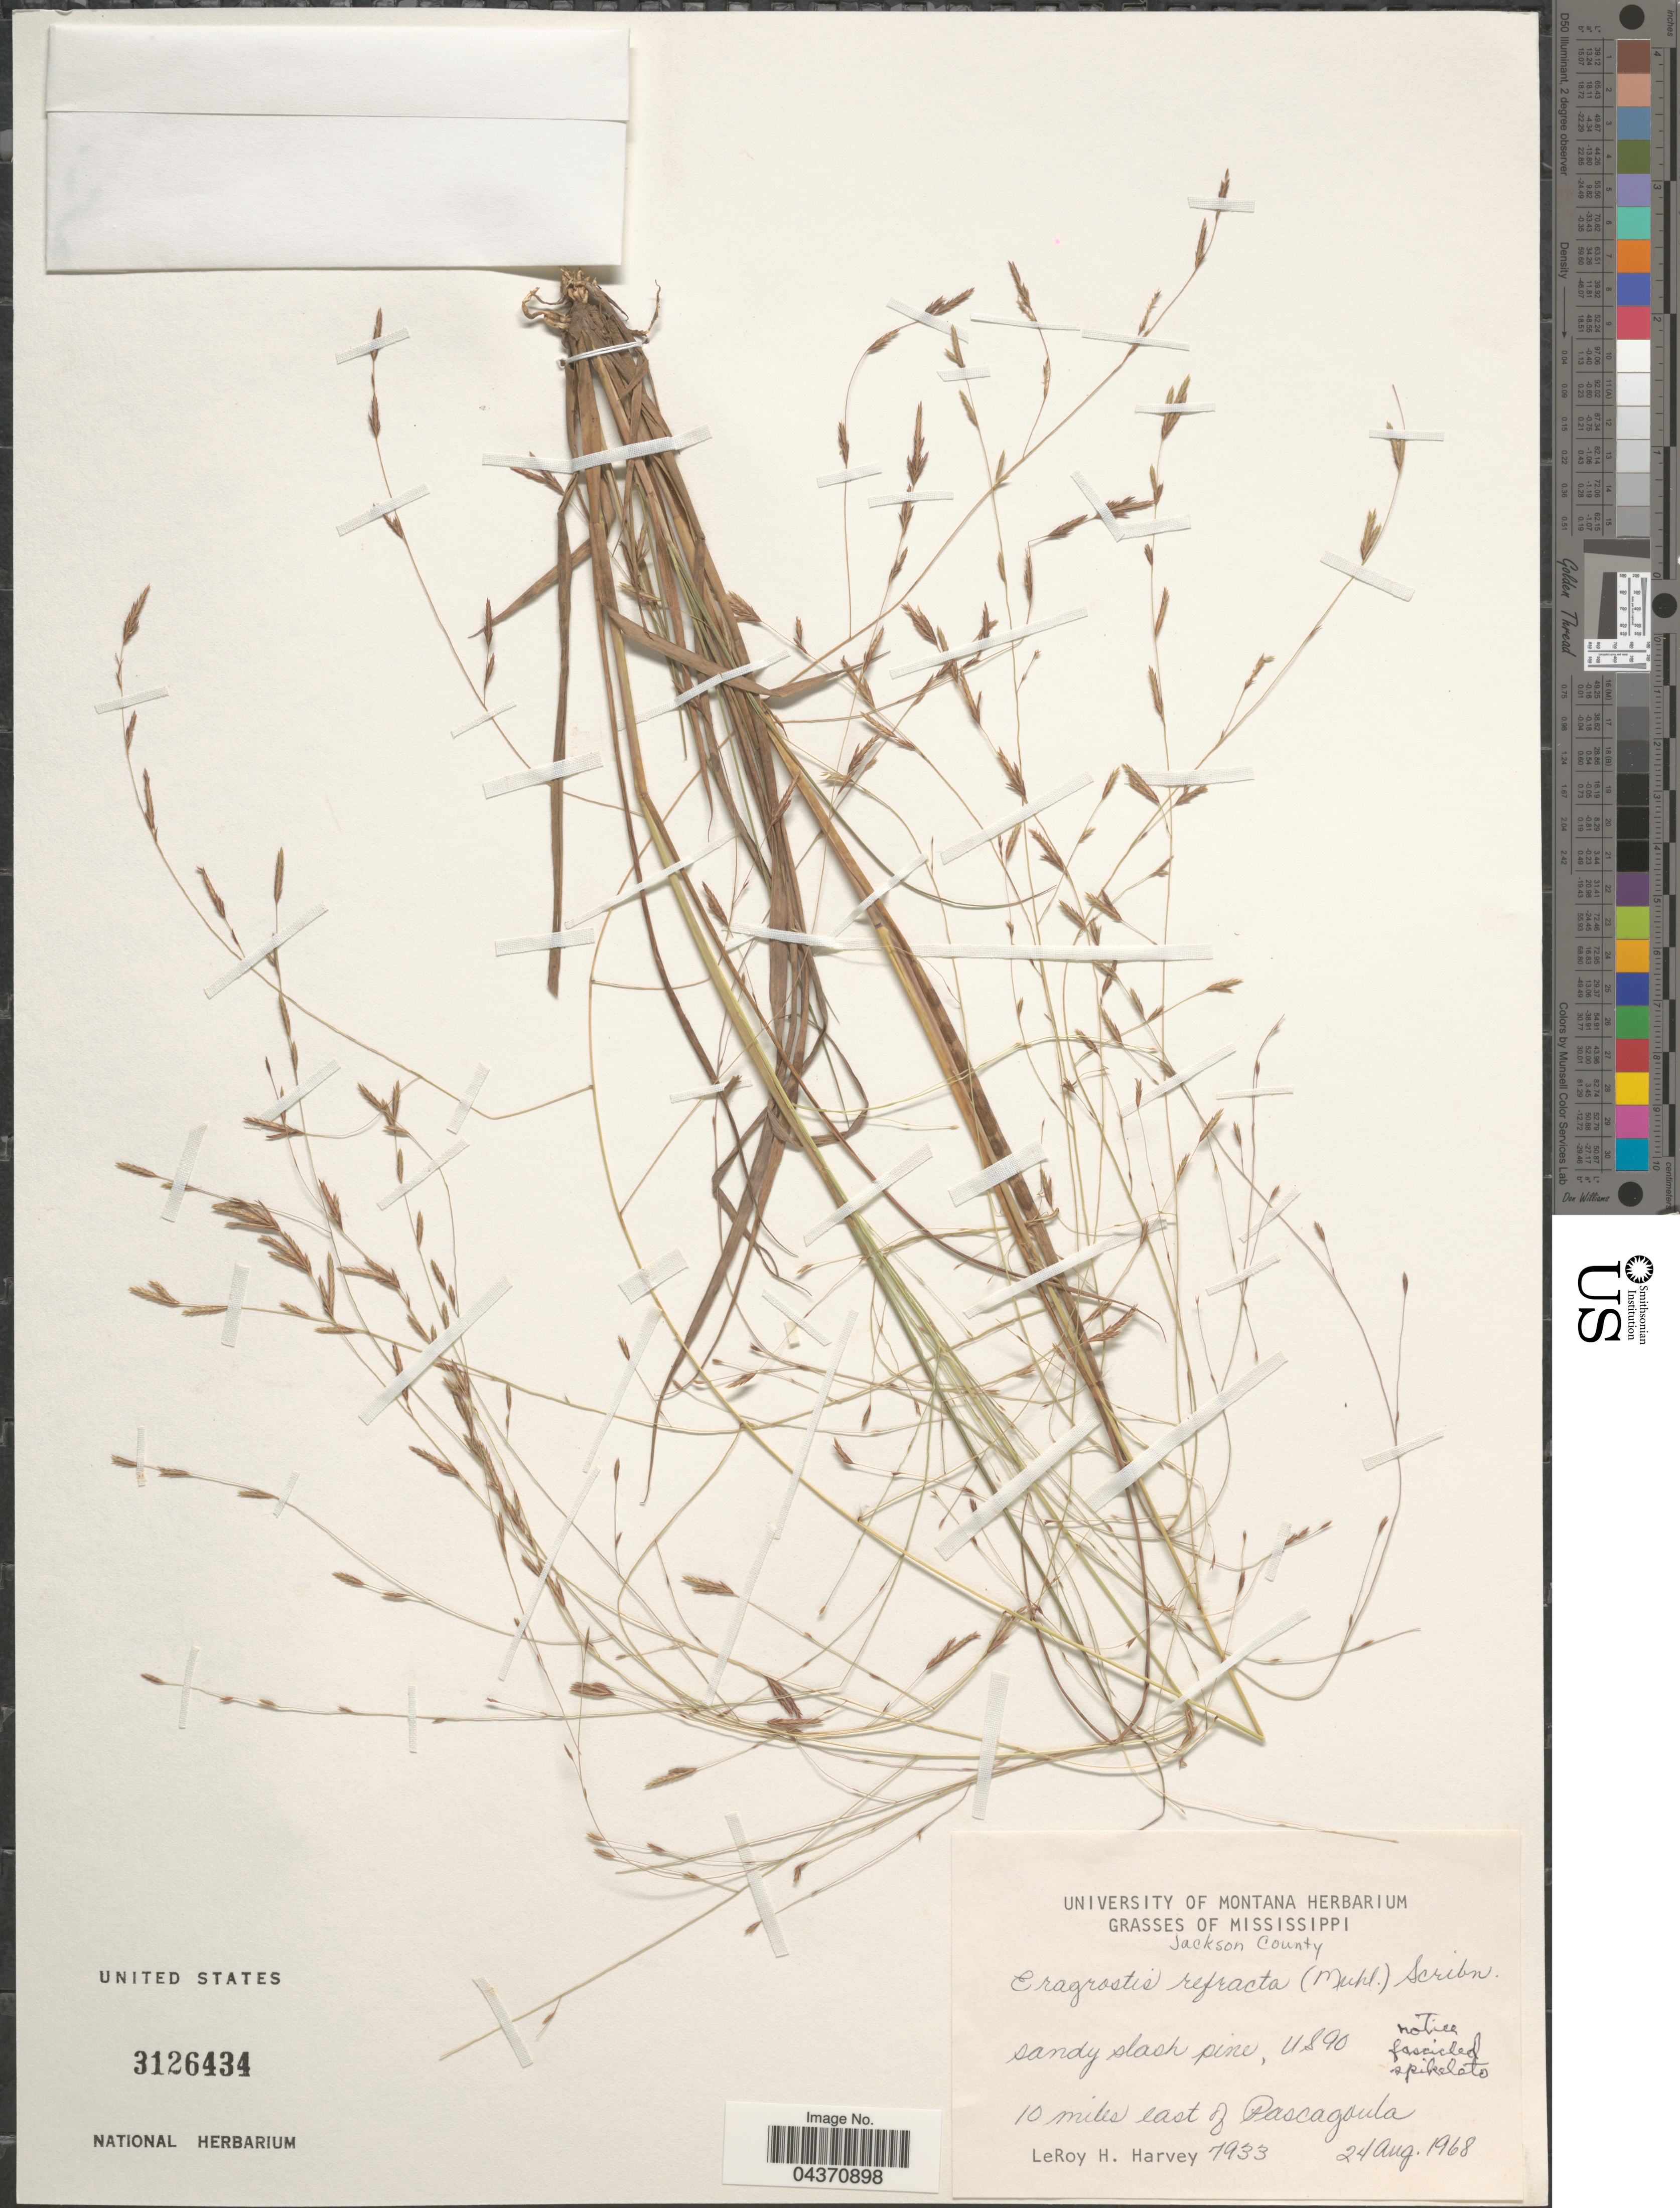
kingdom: Plantae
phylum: Tracheophyta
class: Liliopsida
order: Poales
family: Poaceae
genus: Eragrostis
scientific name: Eragrostis refracta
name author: (Muhl.) Scribn.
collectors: L. H. Harvey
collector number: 7933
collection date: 1968-08-24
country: United States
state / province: Mississippi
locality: Jackson County. US90. 10 miles east of Pascagoula.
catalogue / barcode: US 3126434